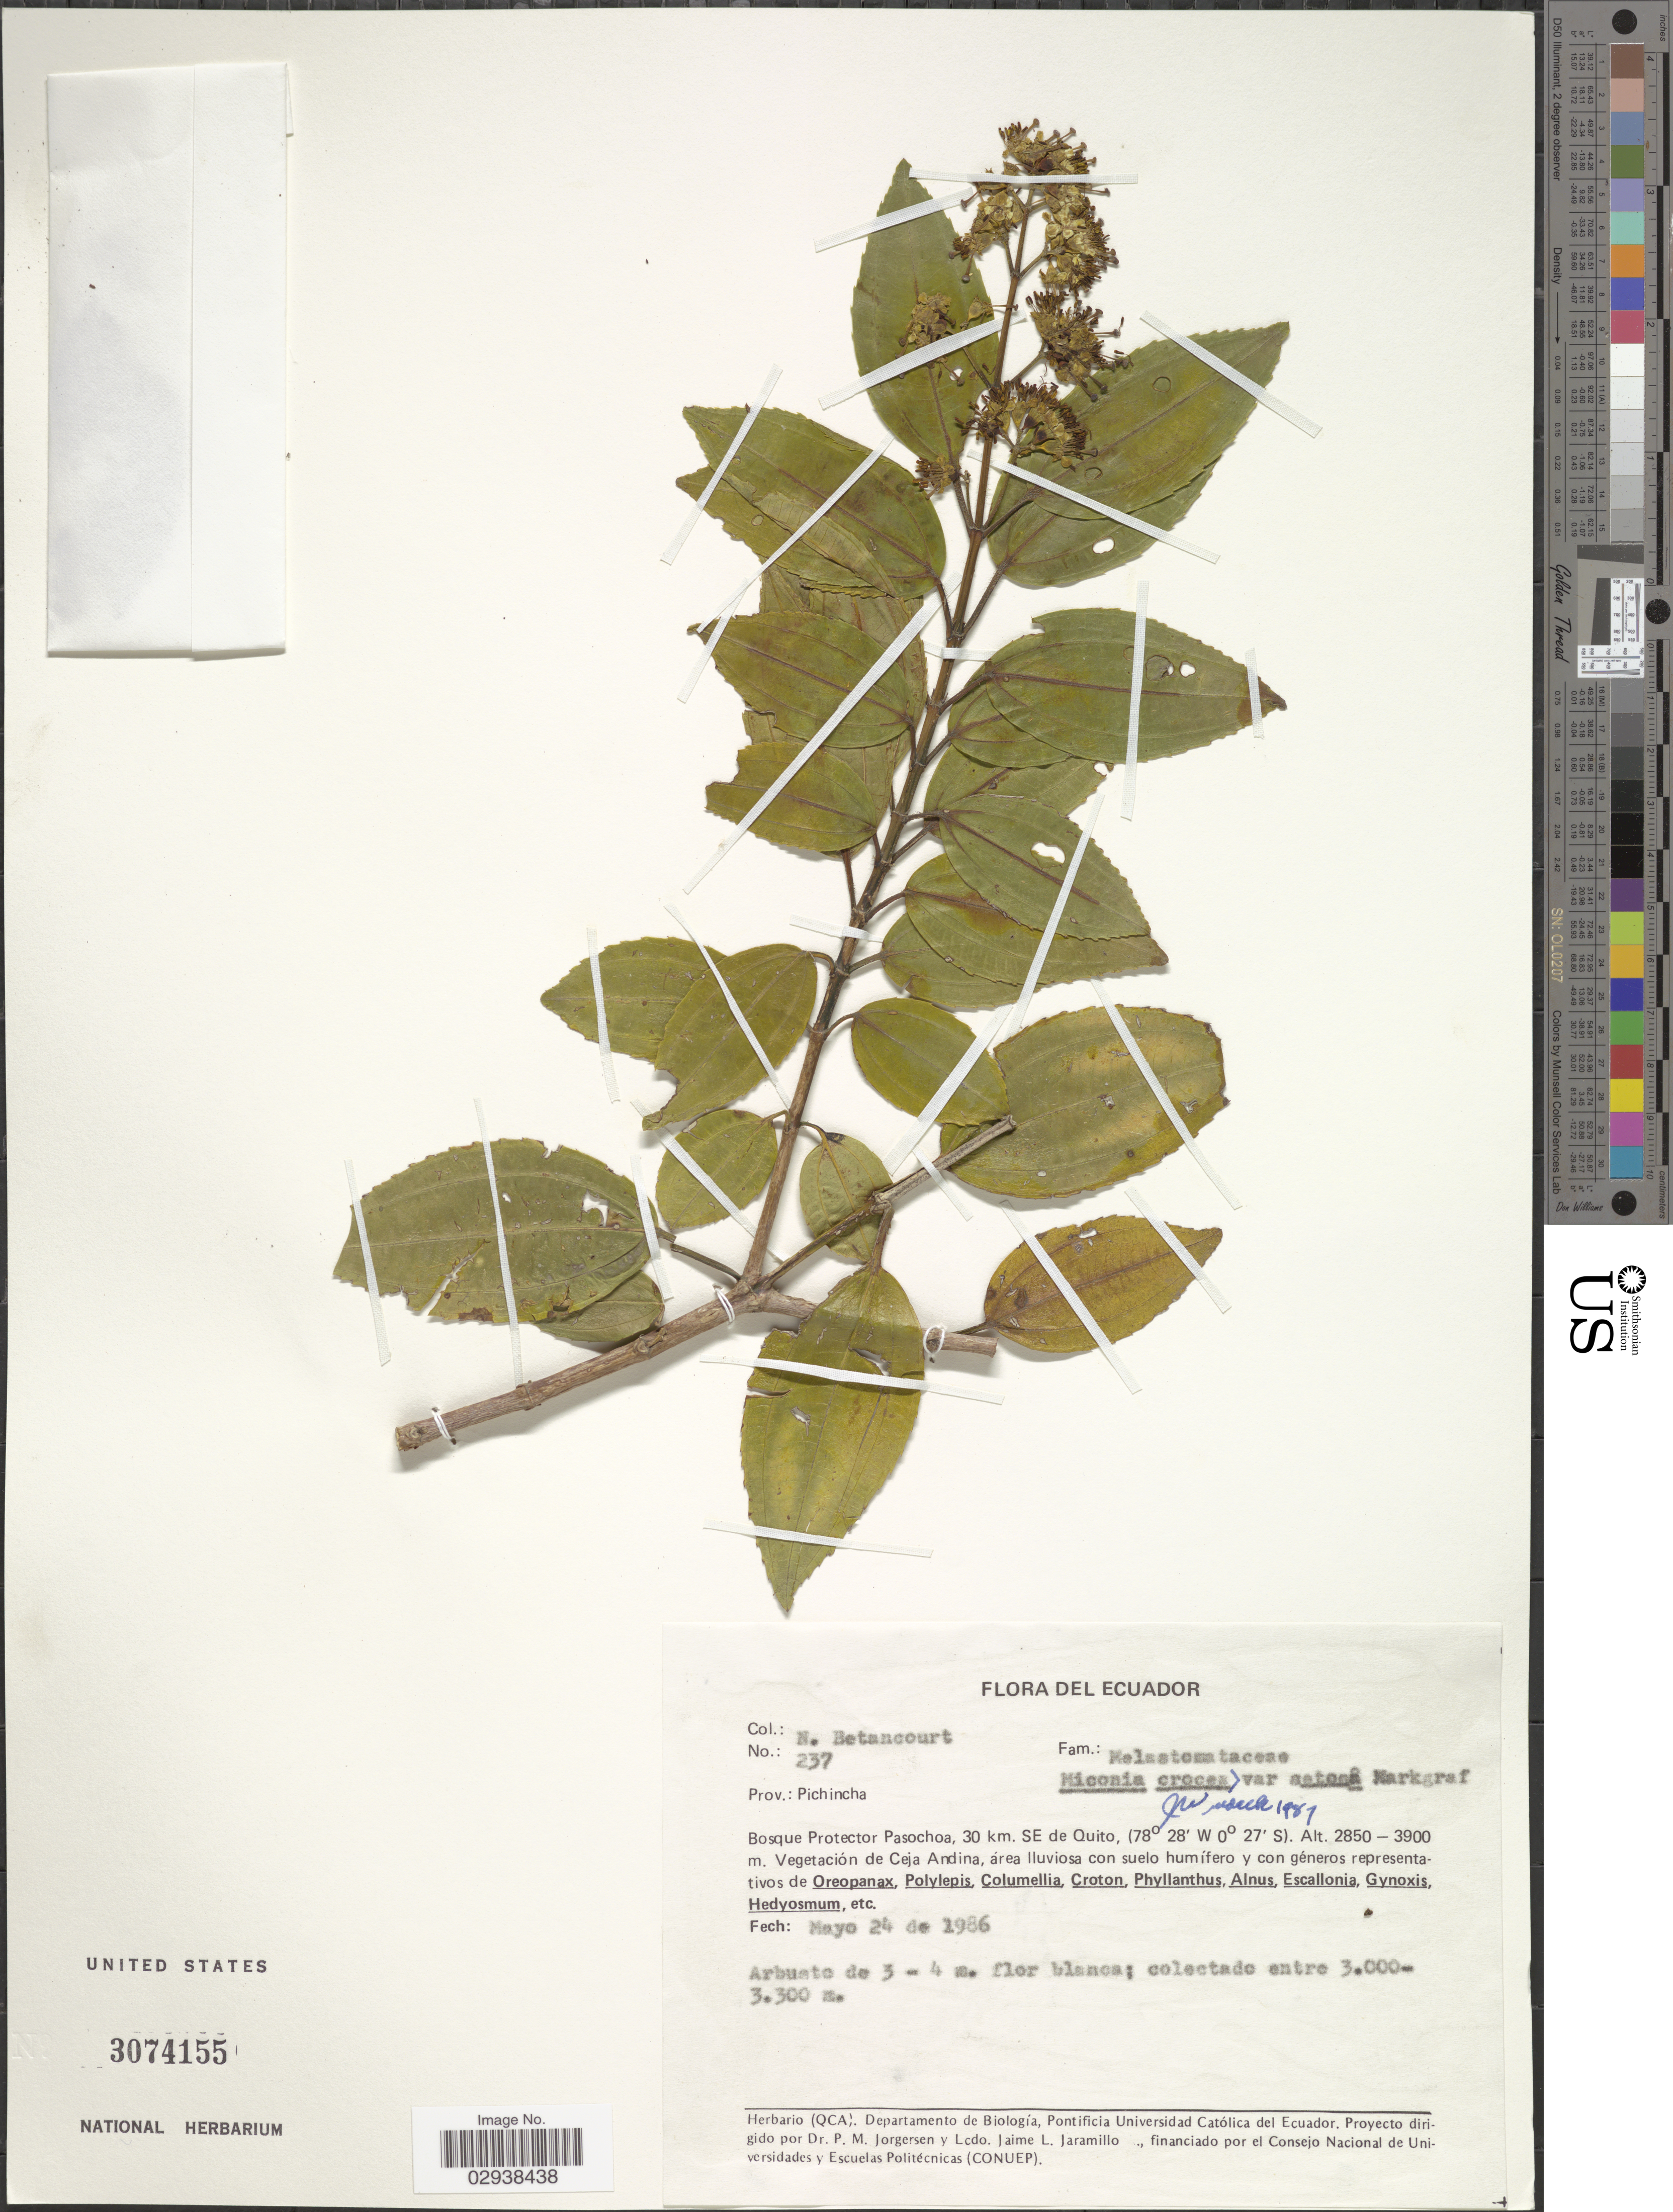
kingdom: Plantae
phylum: Tracheophyta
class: Magnoliopsida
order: Myrtales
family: Melastomataceae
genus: Miconia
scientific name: Miconia crocea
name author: (Desr.) Naudin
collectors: N. Betancourt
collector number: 237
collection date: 1986-05-24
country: Ecuador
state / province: Pichincha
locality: Bosque Protector Pasochoa, 30 km. SE de Quito. Vegetación de Ceja Andina.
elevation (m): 2850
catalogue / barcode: US 3074155